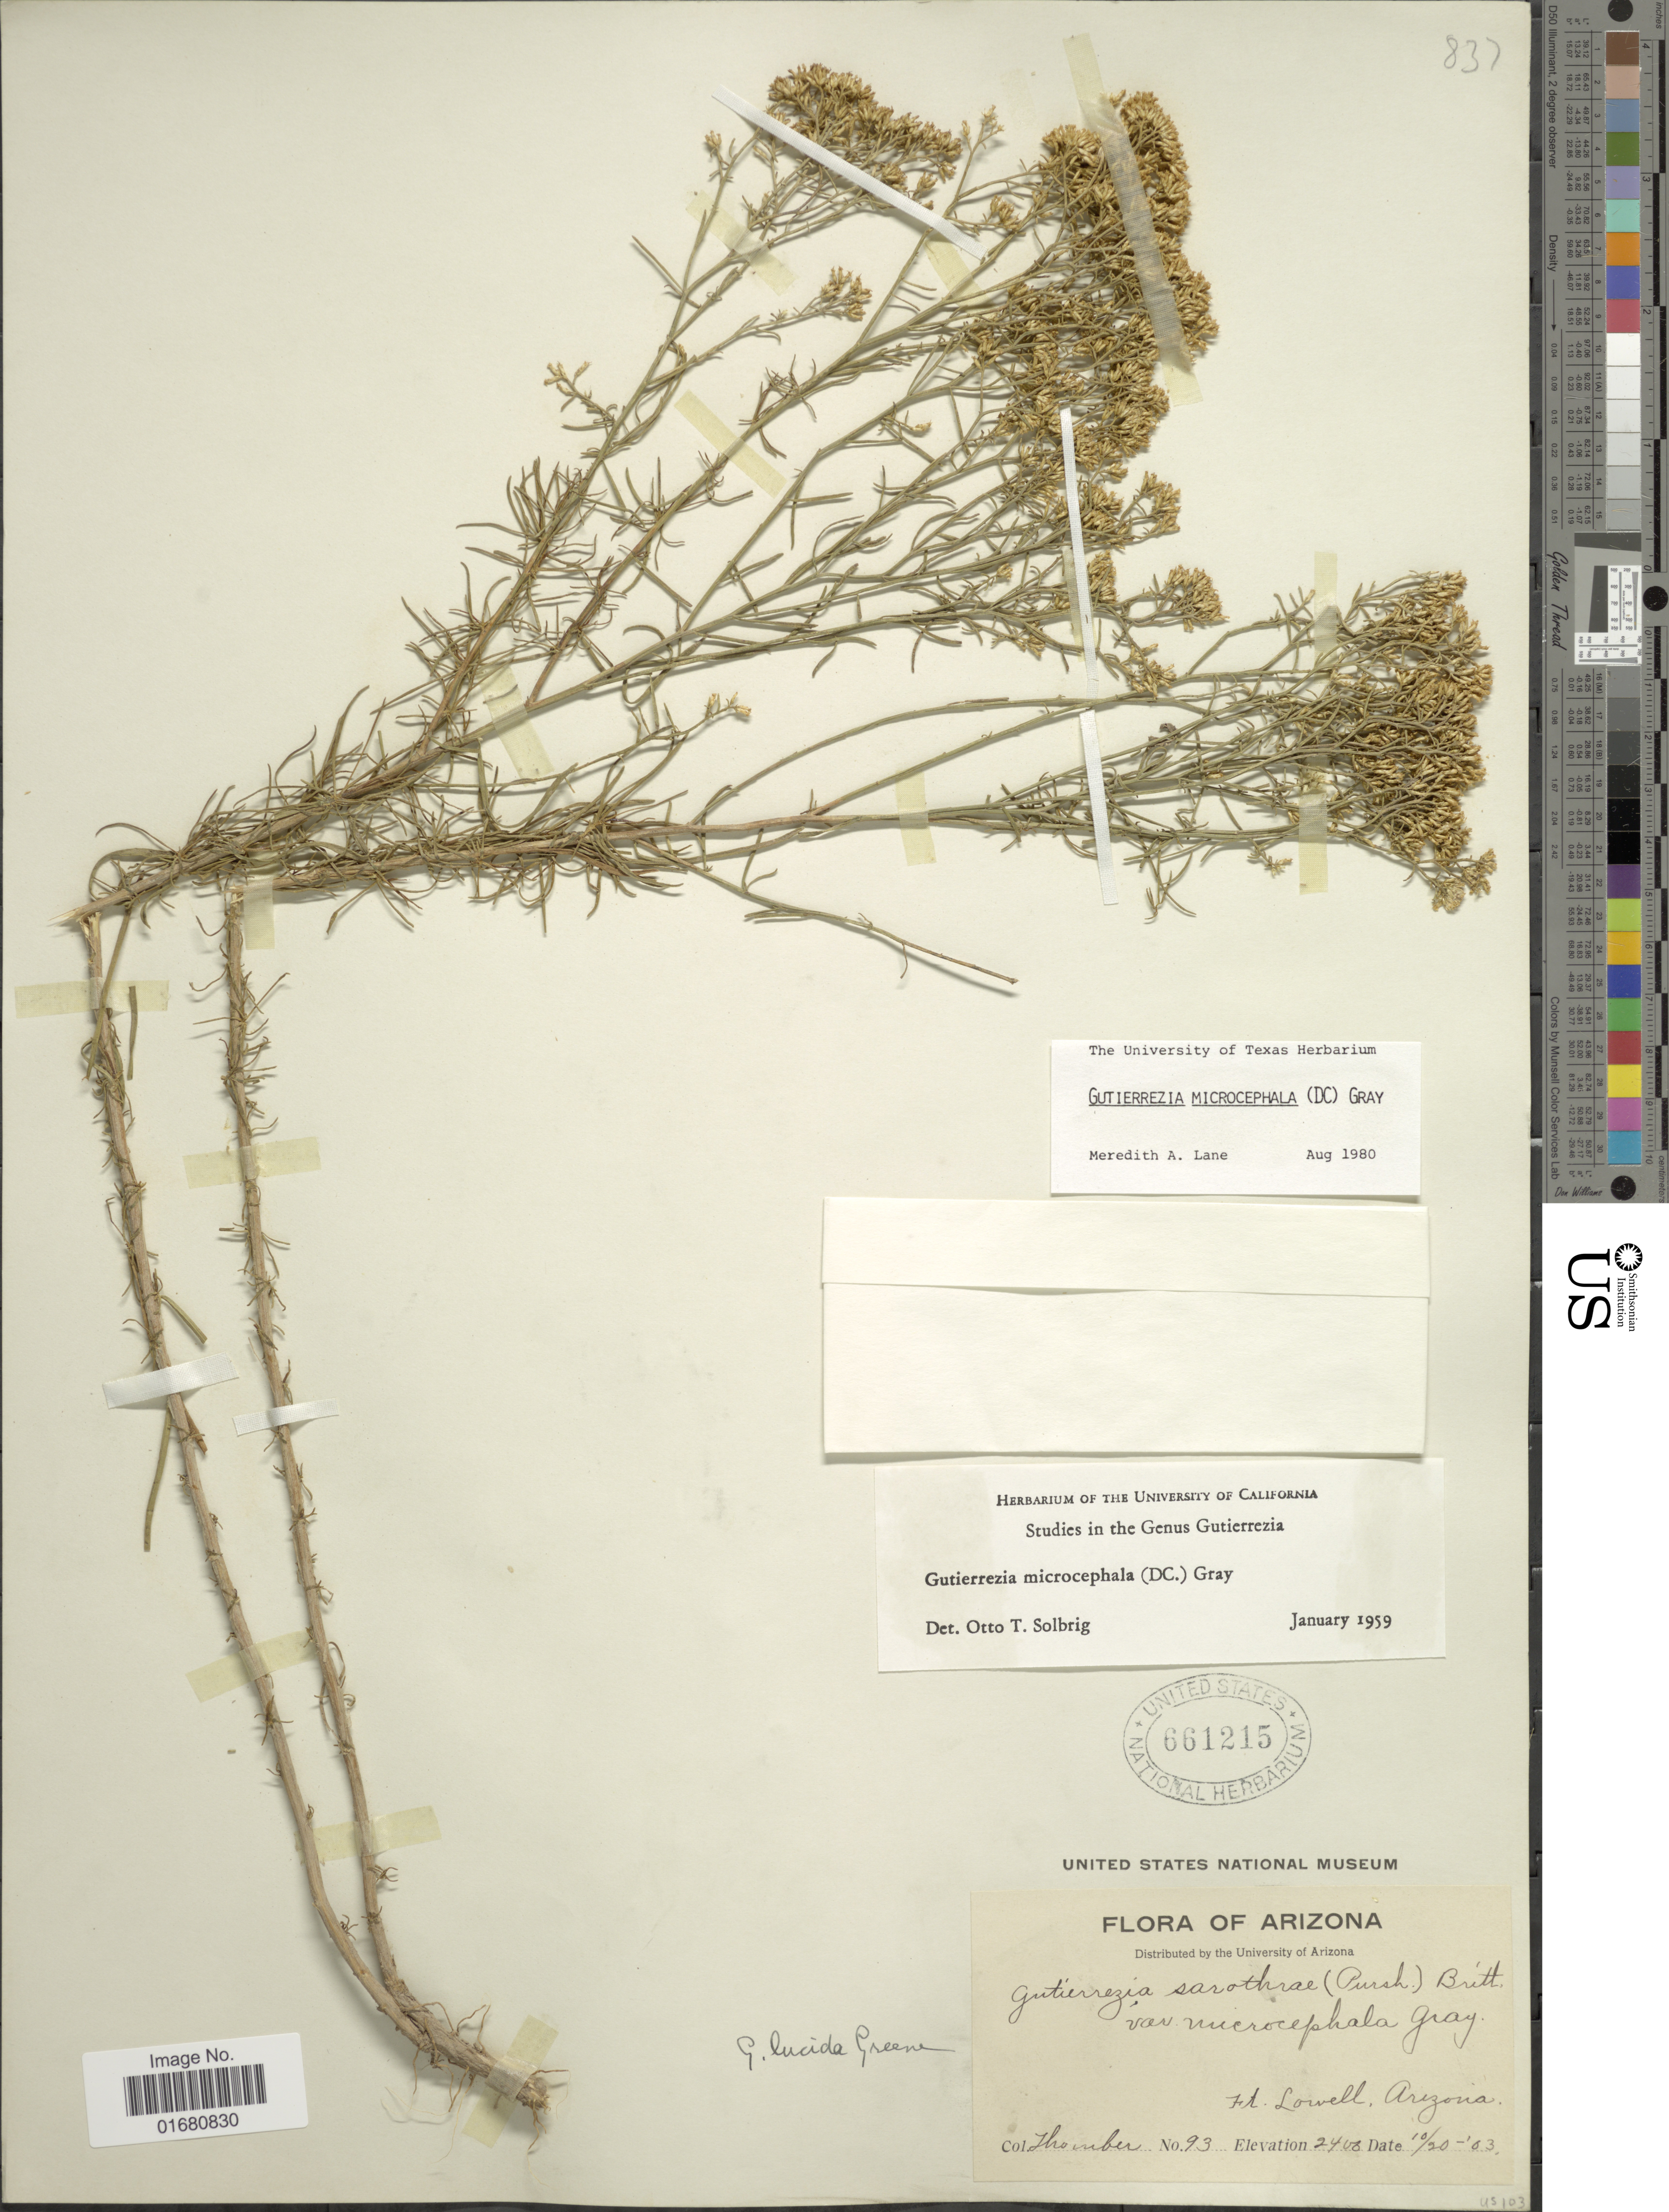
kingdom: Plantae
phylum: Tracheophyta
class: Magnoliopsida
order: Asterales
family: Asteraceae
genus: Gutierrezia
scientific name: Gutierrezia microcephala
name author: (DC.) A. Gray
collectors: J. Thornber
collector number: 93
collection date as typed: Transcribed d/m/y: 20/10/3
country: United States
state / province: Arizona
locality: Ft. Lowell Arizona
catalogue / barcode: US 661215